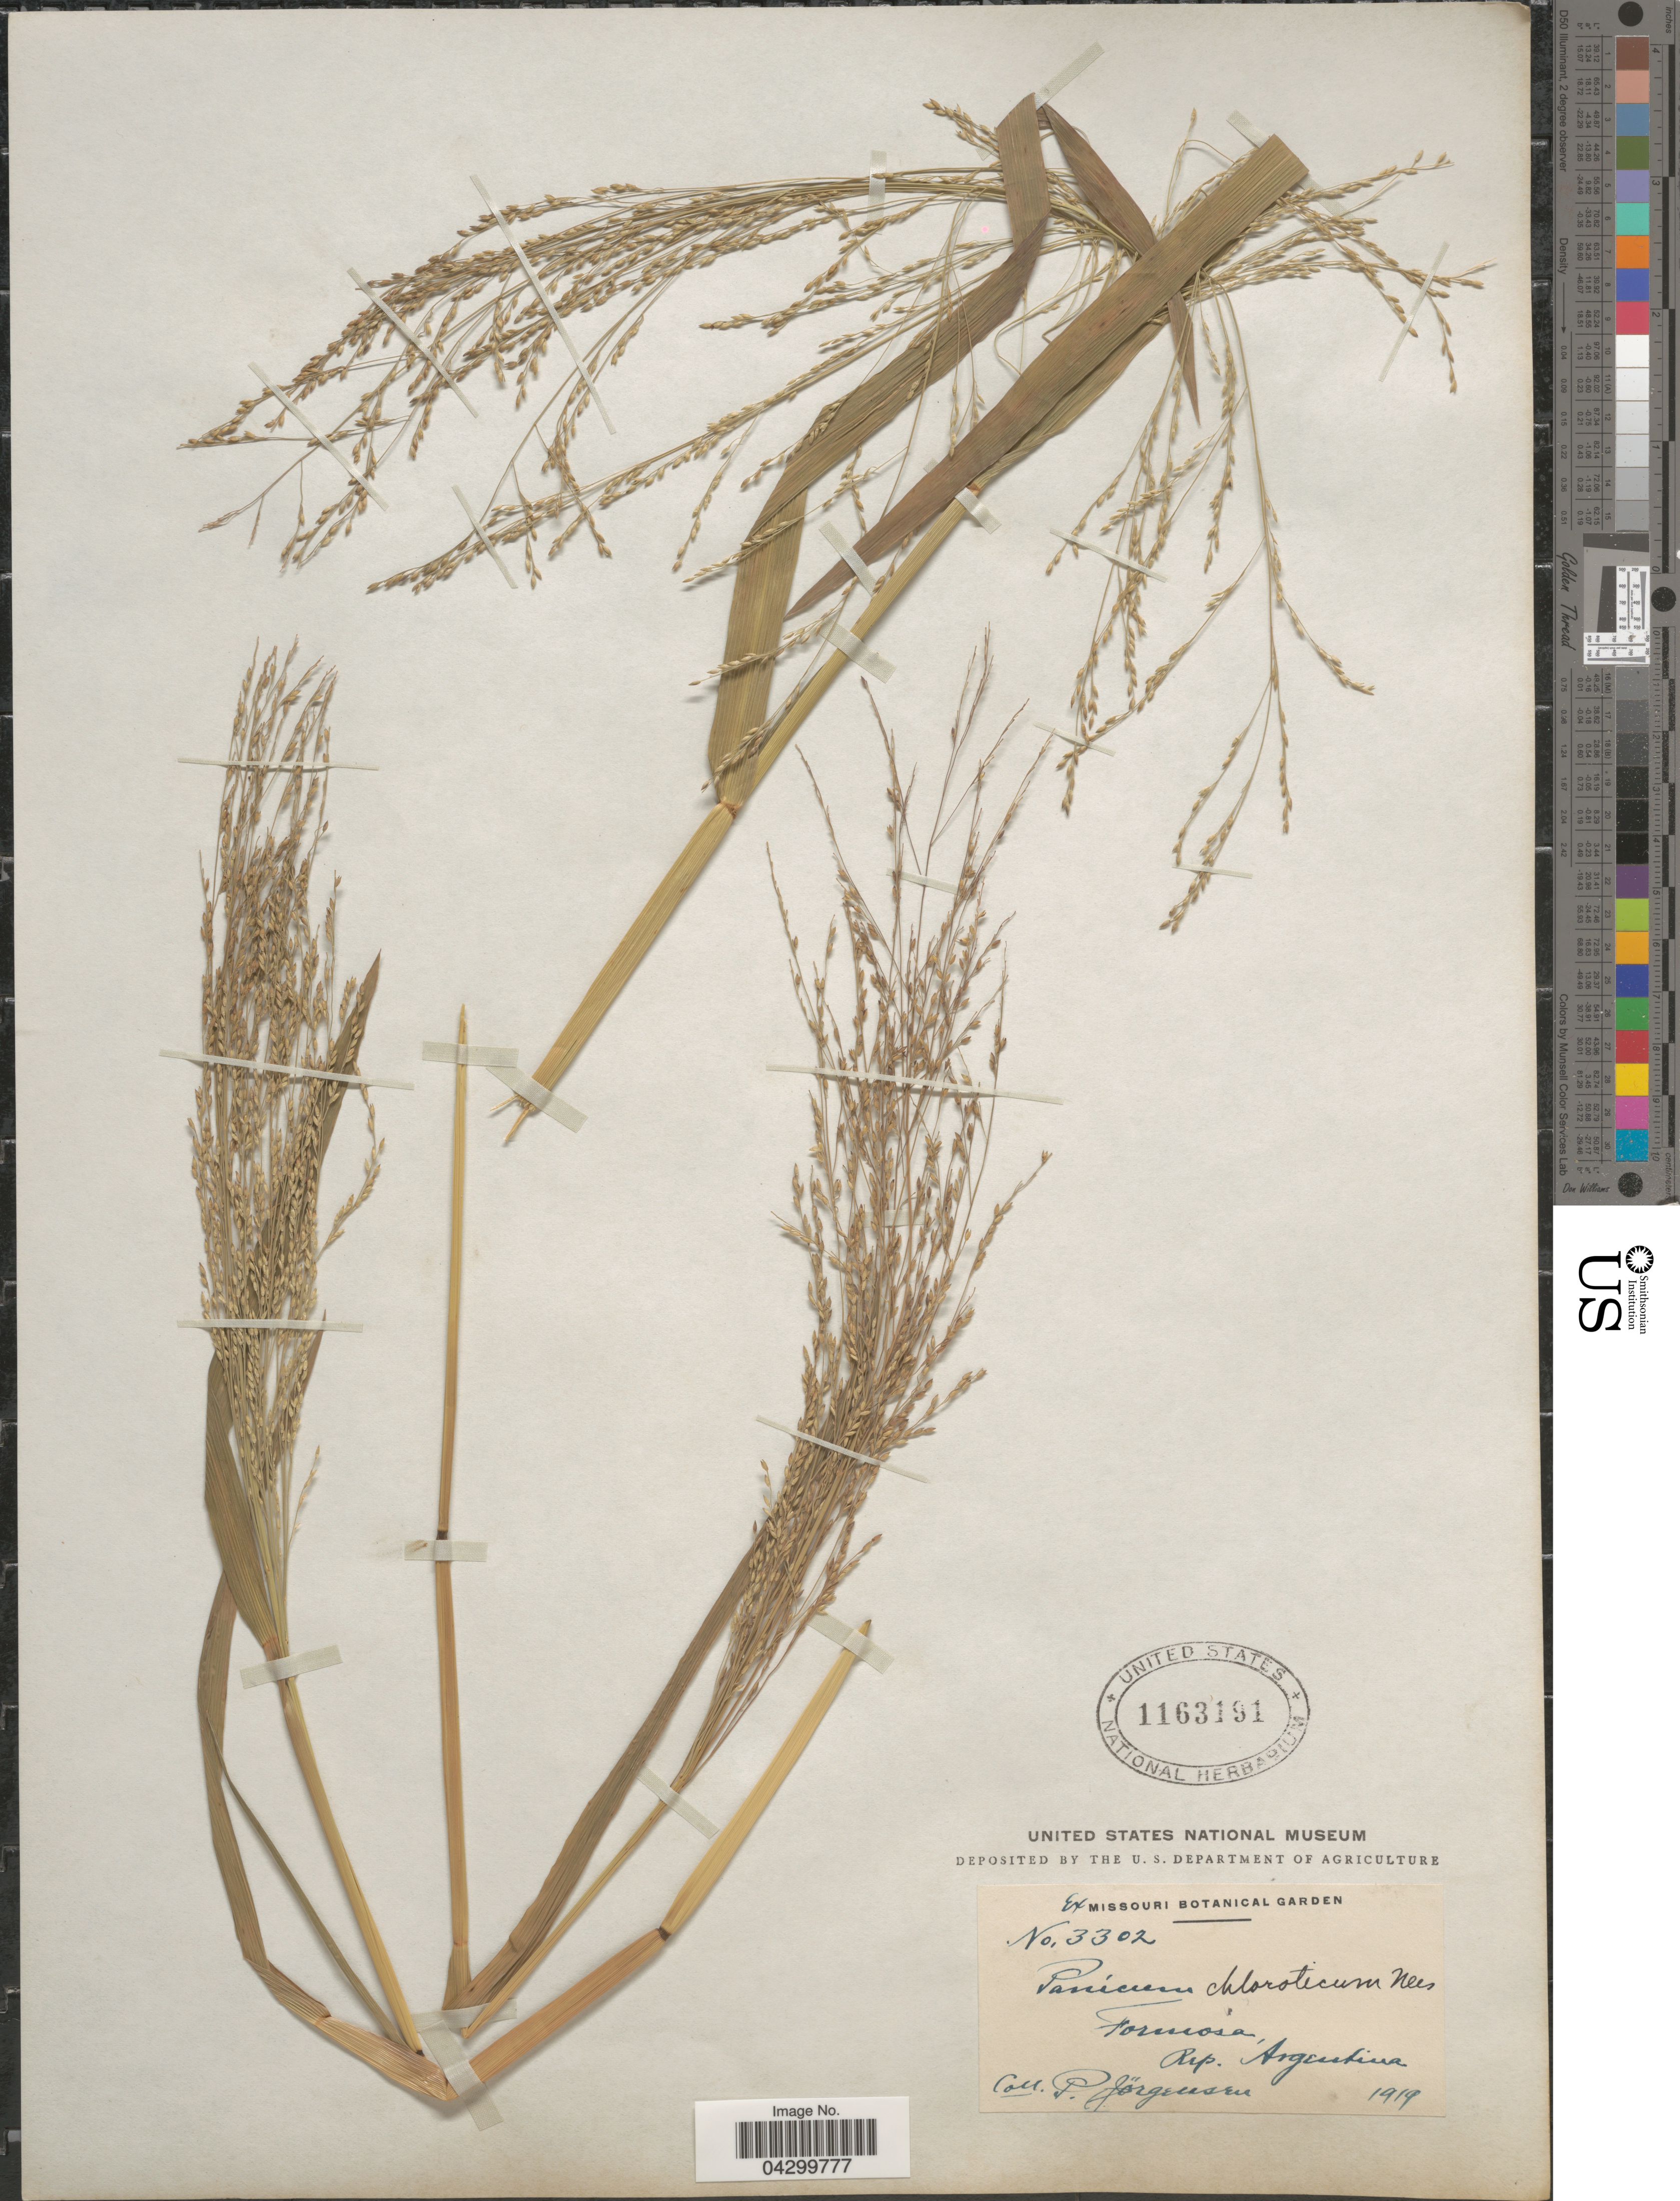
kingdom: Plantae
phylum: Tracheophyta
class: Liliopsida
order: Poales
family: Poaceae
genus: Panicum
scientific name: Panicum dichotomiflorum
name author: Michx.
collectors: P. Jörgensen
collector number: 3302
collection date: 1919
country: Argentina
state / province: Formosa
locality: Formosa.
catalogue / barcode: US 1163191